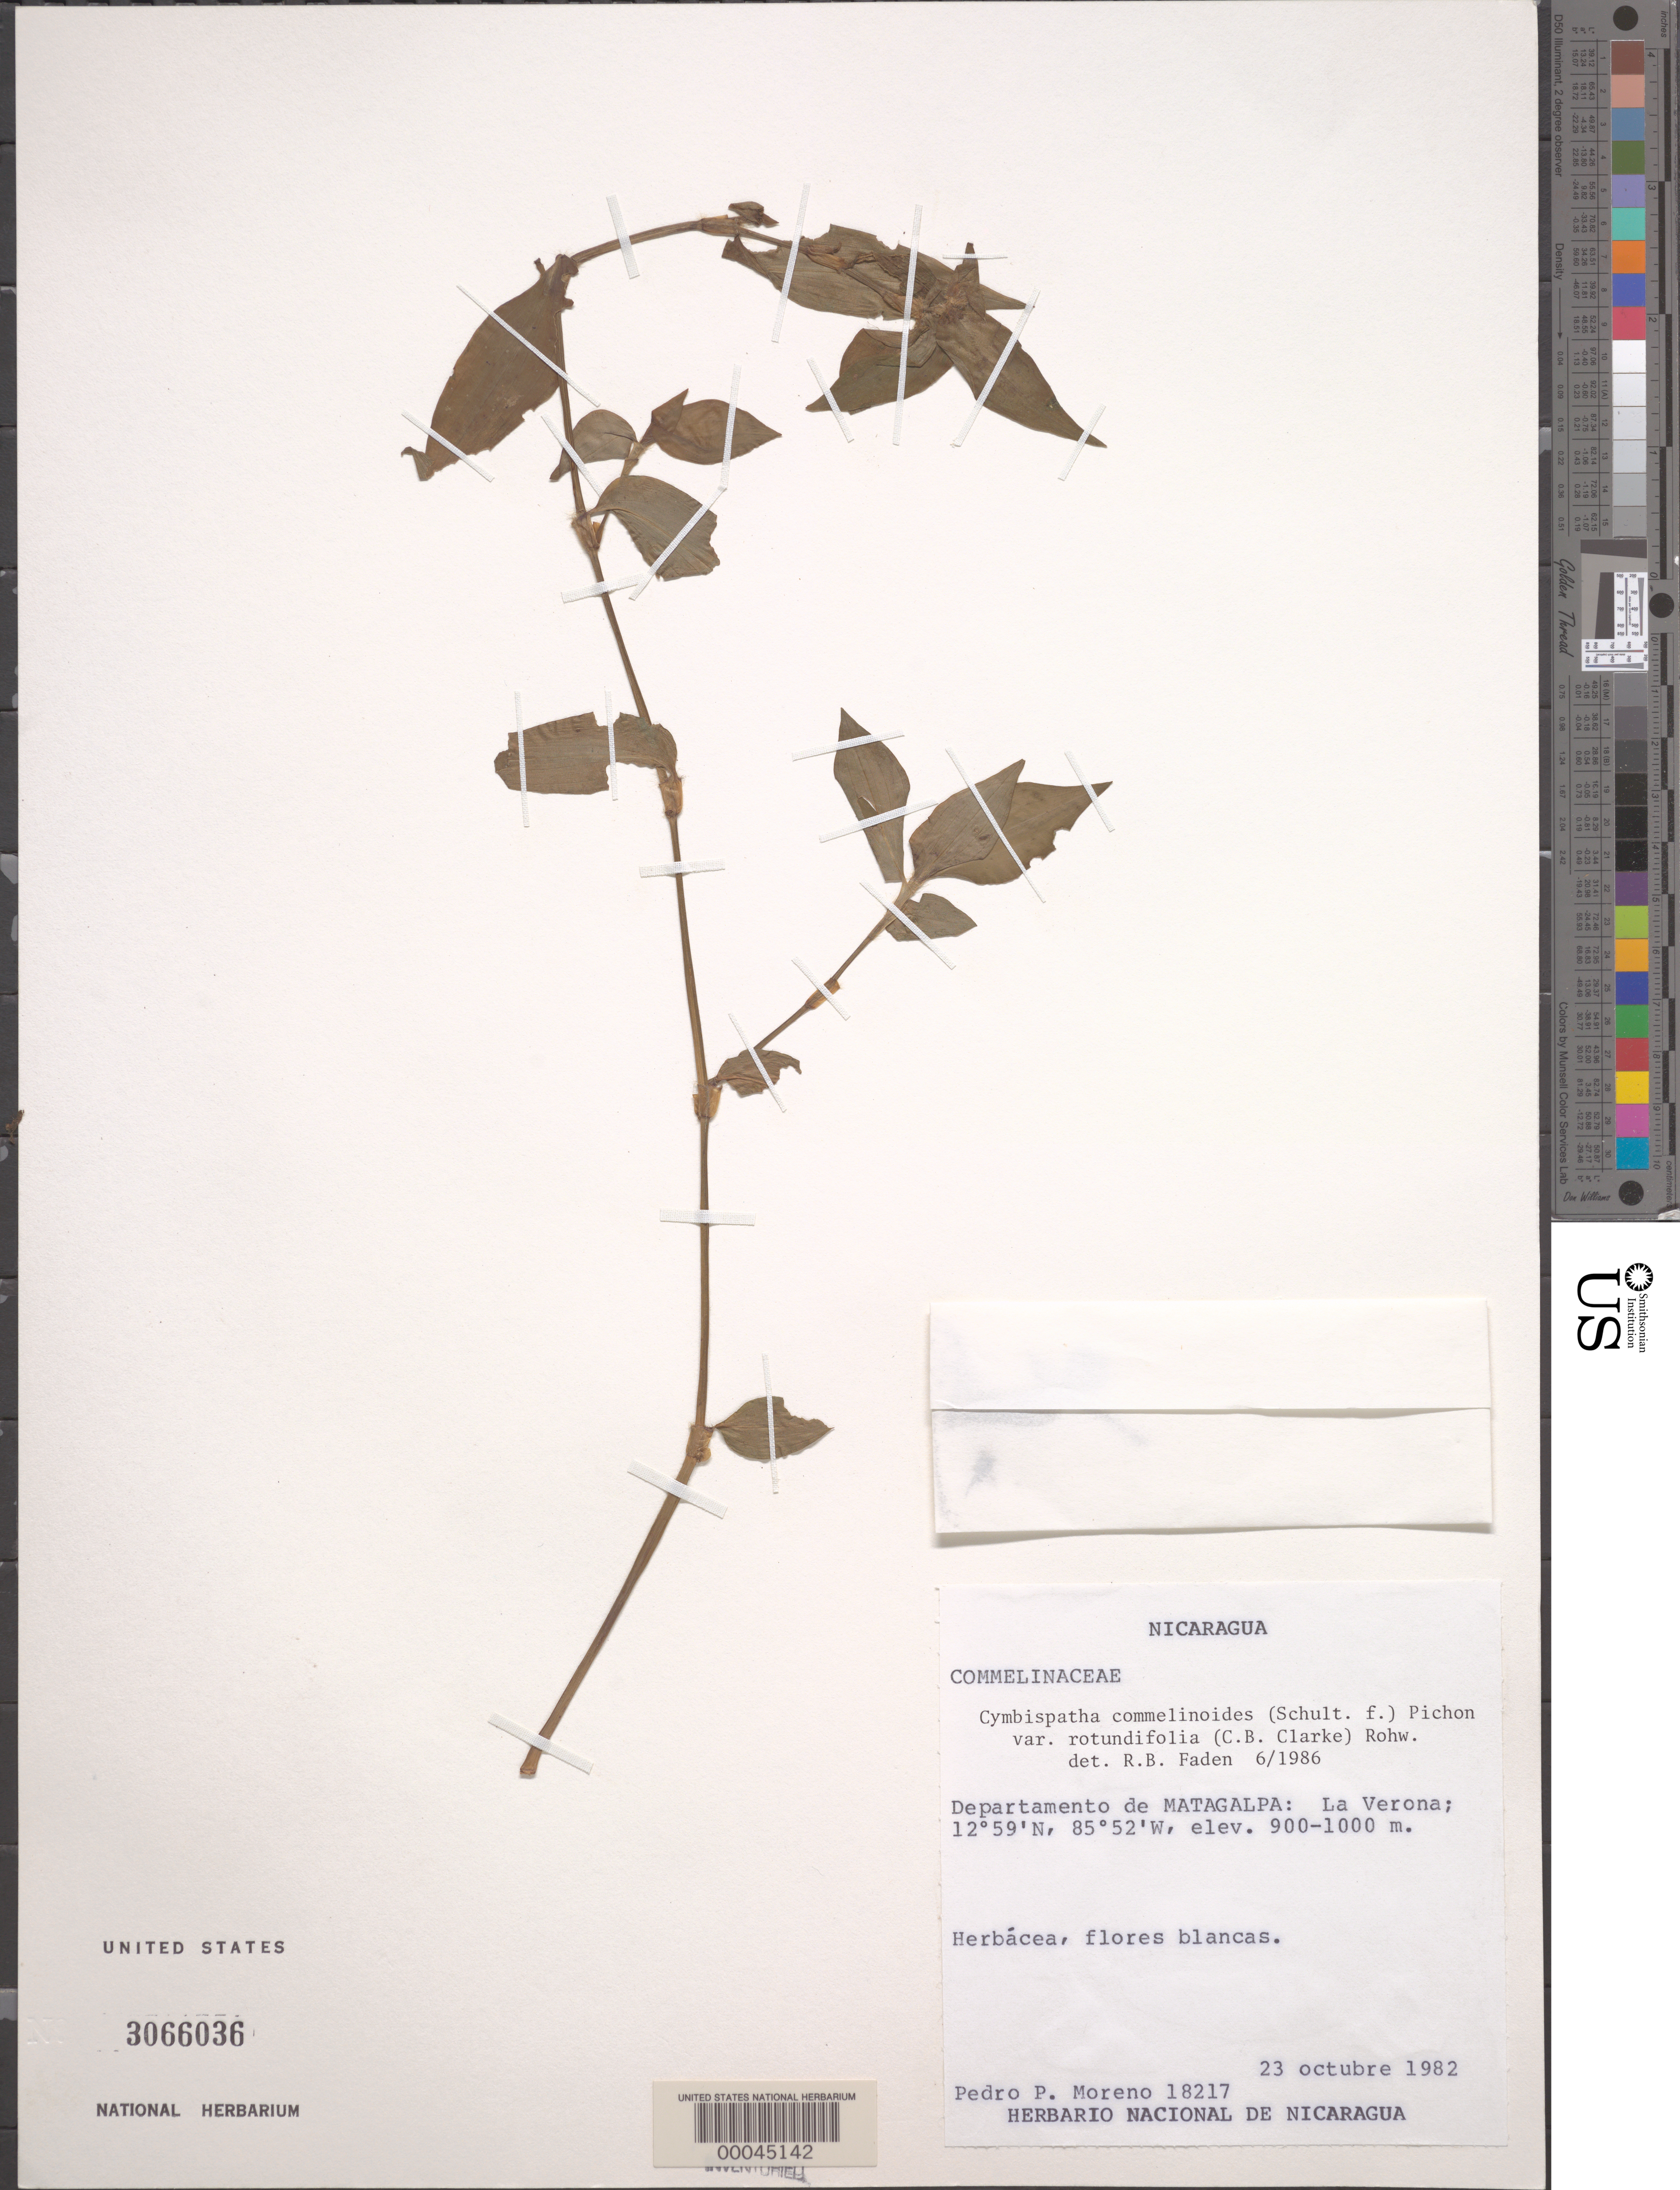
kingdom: Plantae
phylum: Tracheophyta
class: Liliopsida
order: Commelinales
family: Commelinaceae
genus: Tradescantia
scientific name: Tradescantia gracillima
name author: Standl.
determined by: Strong, Mark T., (BOT), Smithsonian Institution - National Museum of Natural History (UNITED STATES)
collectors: P. Moreno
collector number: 18217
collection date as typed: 23 Oct 1982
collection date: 1982-10-23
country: Nicaragua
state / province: Matagalpa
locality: La verona a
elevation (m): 900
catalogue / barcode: US 3066036